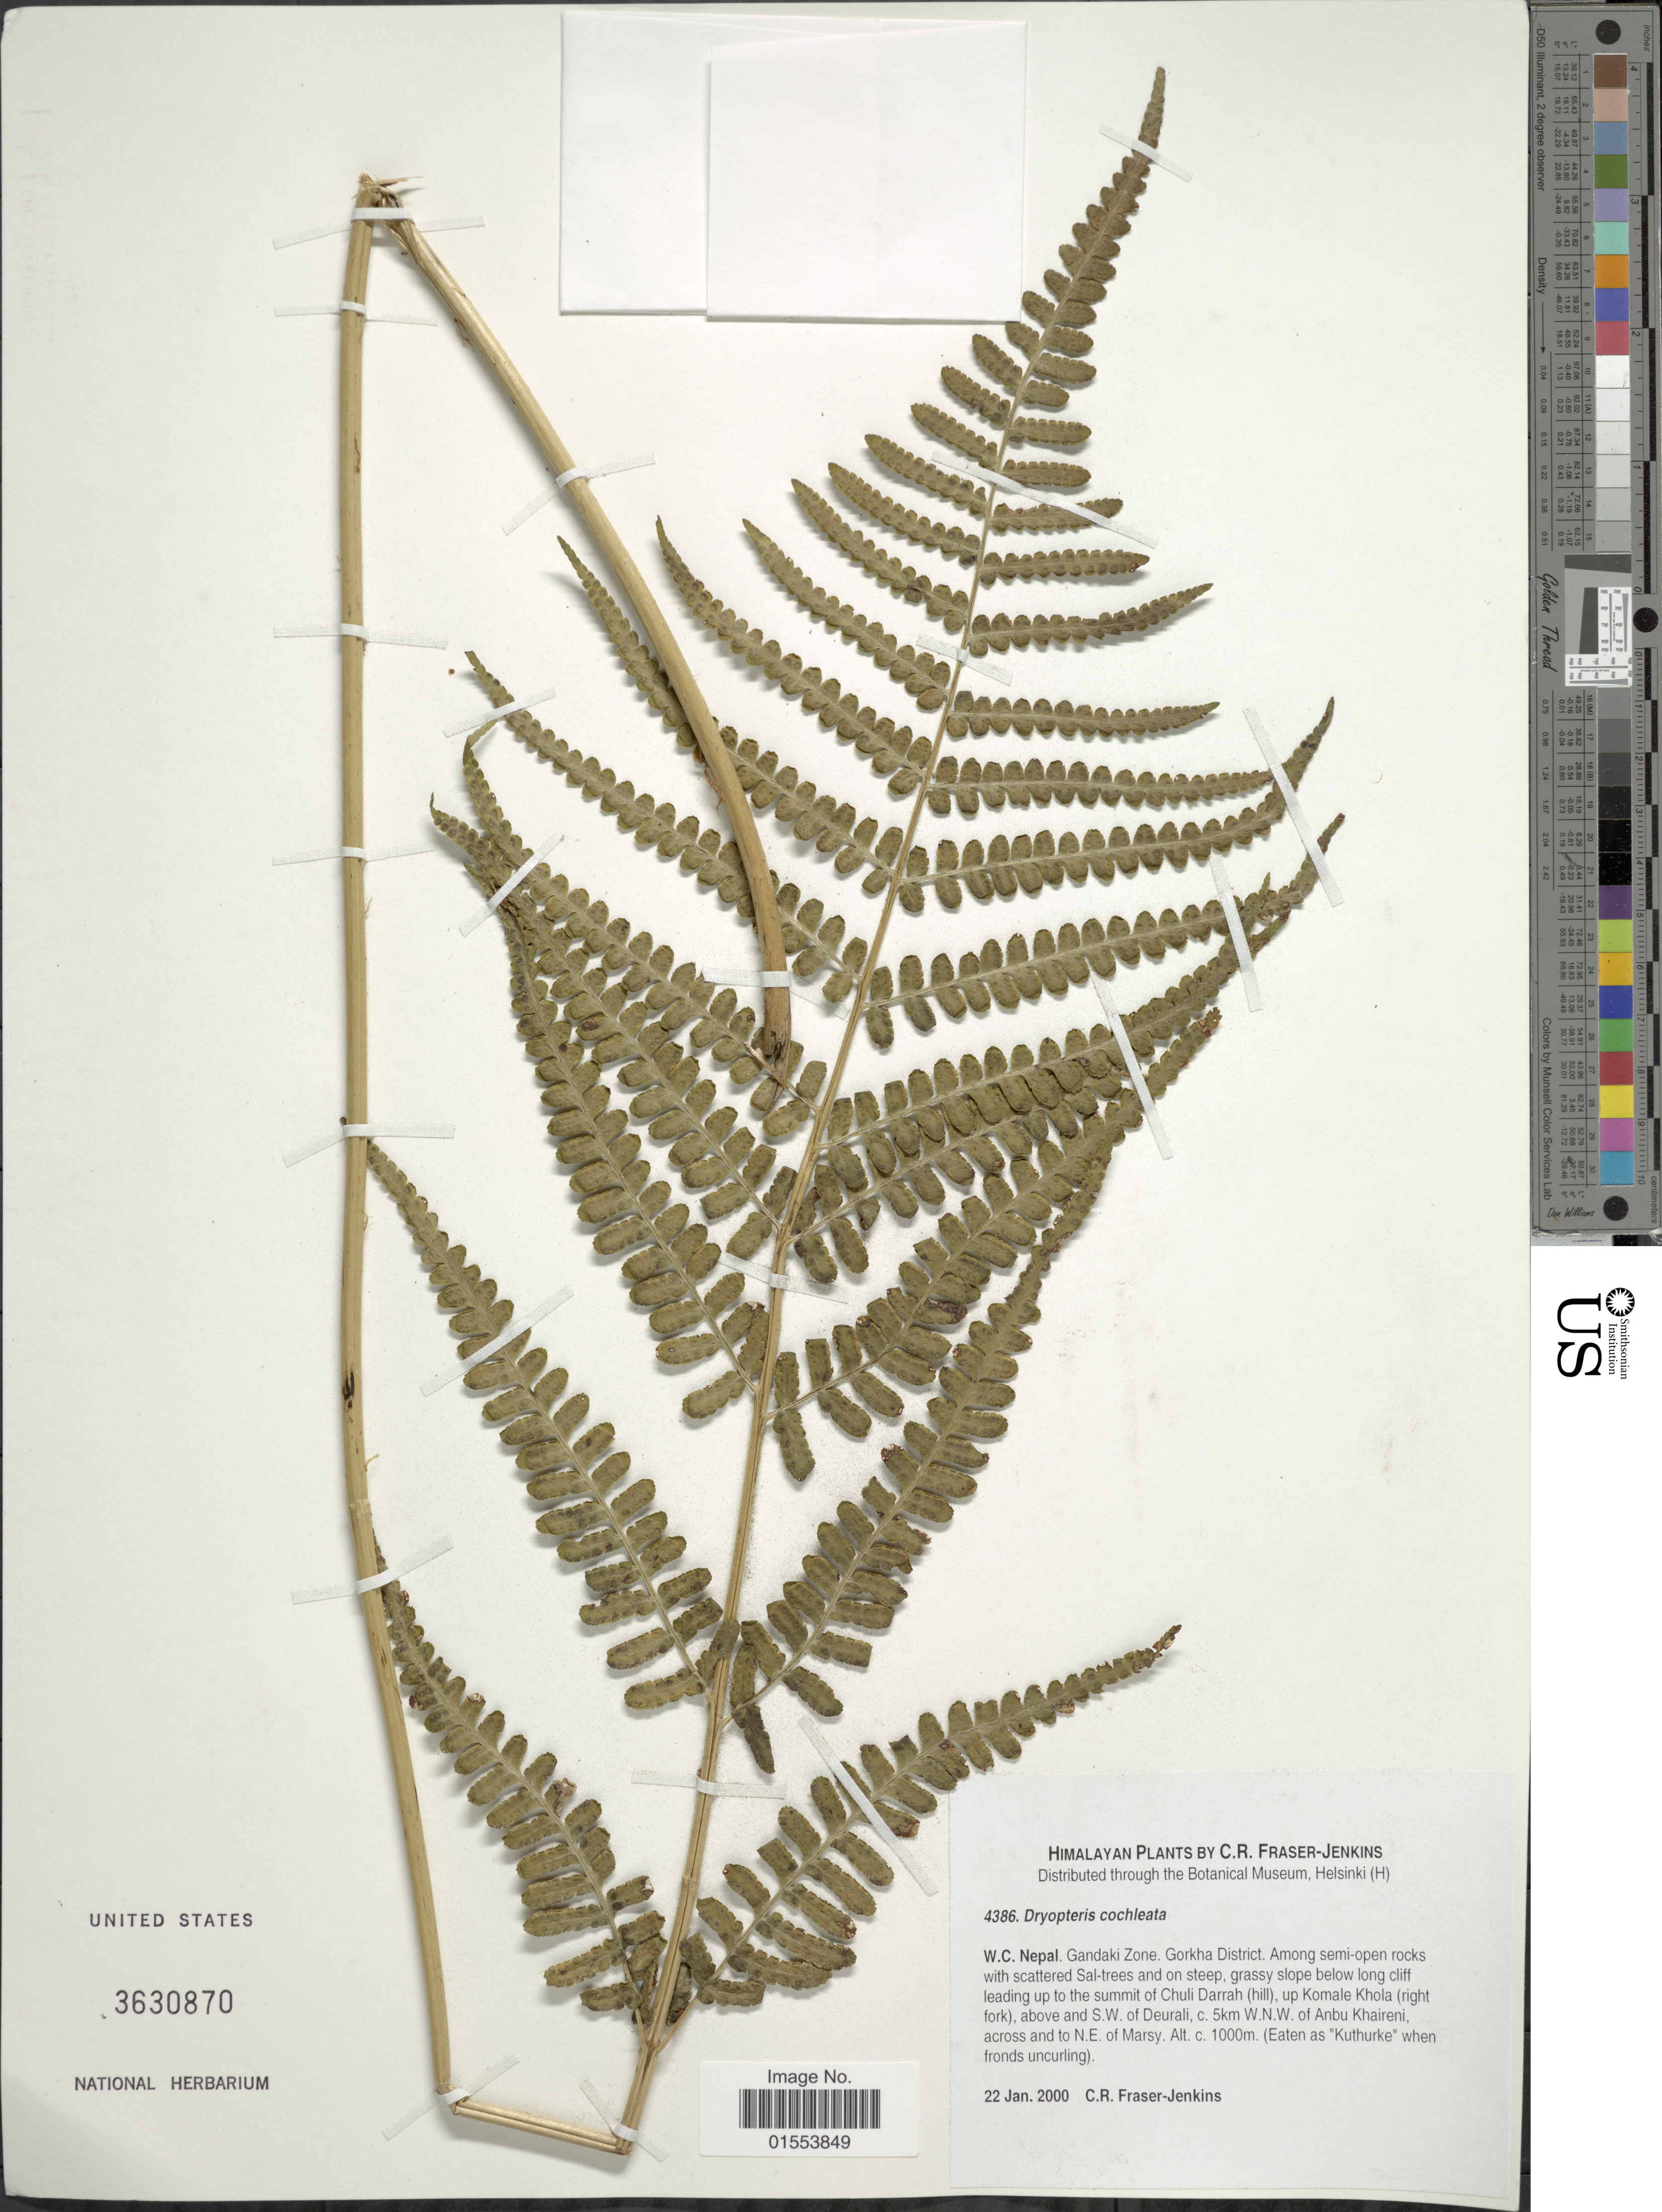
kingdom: Plantae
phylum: Tracheophyta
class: Polypodiopsida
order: Polypodiales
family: Dryopteridaceae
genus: Dryopteris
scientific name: Dryopteris cochleata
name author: (D. Don) C. Chr.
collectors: C. R. Fraser-Jenkins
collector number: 4386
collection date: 2000-01-22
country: Nepal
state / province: Gandaki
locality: Himalayan. W. C. Nepal, Gandaki Zone. Gorkha District, up to the summit of Chuli Darrah (hill), up Komale Khola (right fork). above and S.W. of Deurali, c. 5 km W.N.W. of Anbu Khaireni, across and to N.E. of Marsy.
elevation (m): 1000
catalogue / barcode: US 3630870